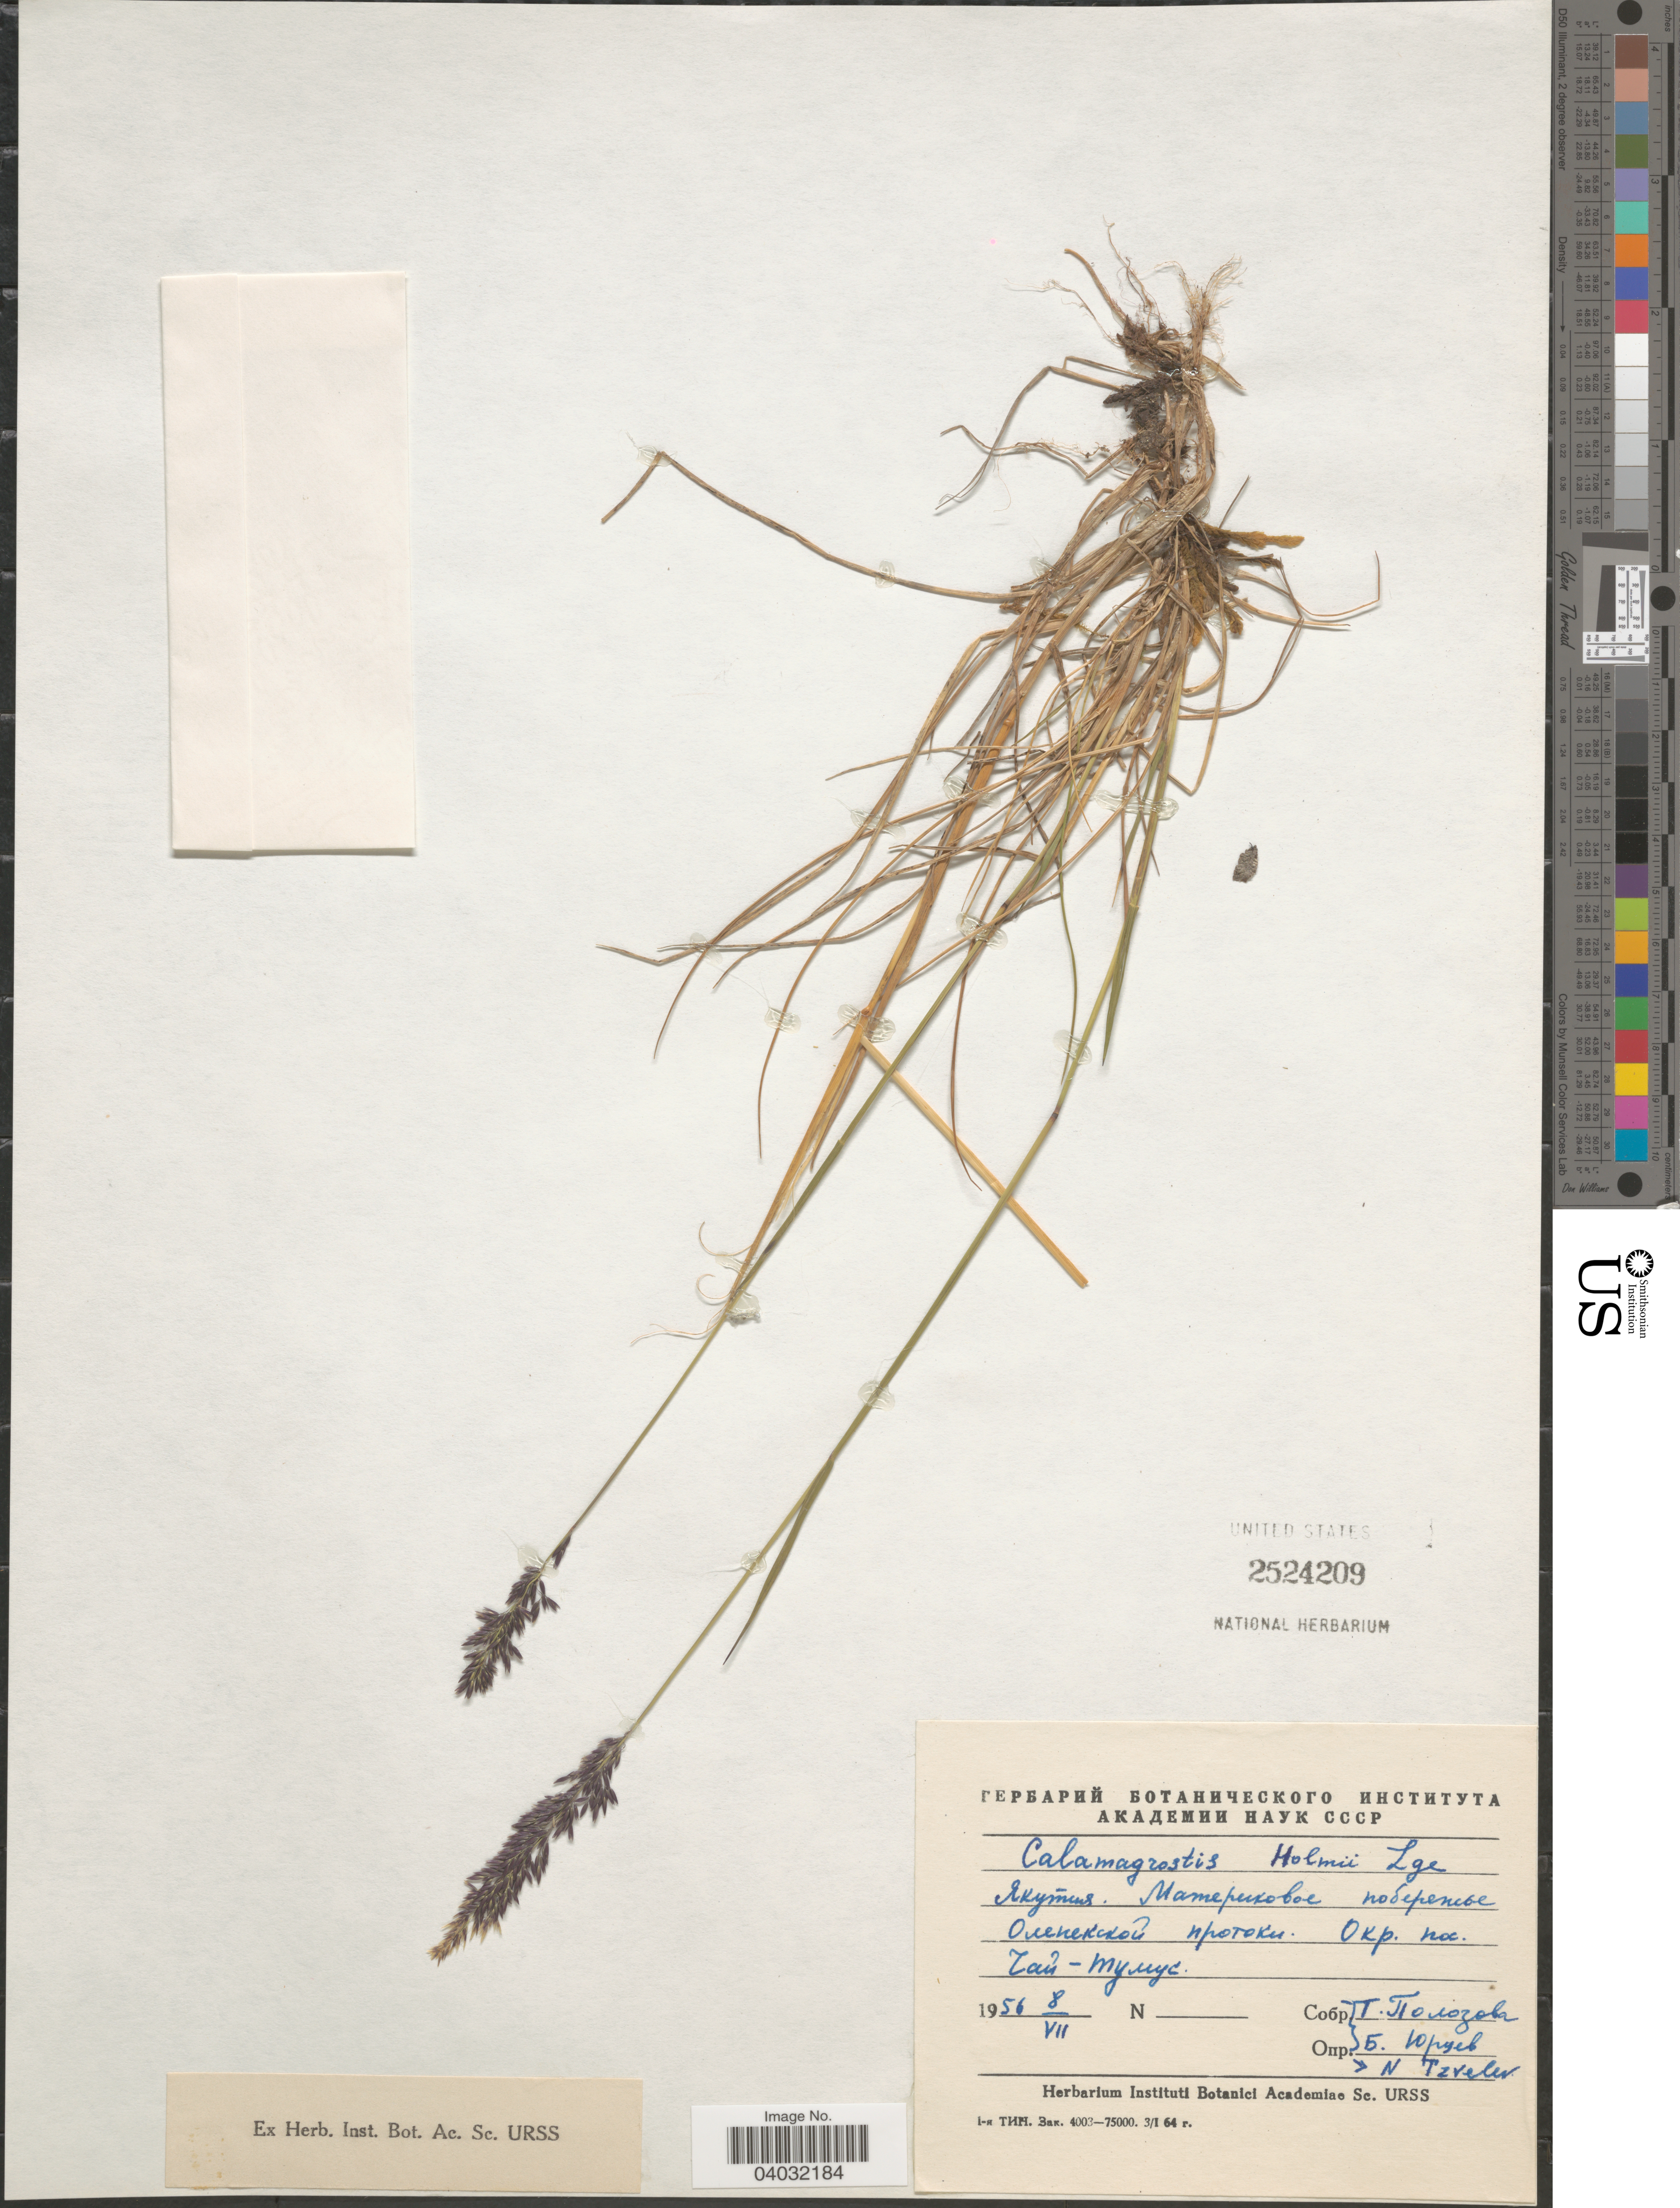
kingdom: Plantae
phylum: Tracheophyta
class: Liliopsida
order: Poales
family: Poaceae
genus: Calamagrostis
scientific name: Calamagrostis holmii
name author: Lange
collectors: T. Polozova & B. Yurtsev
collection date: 1956-07-08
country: Russian Federation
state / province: Sakha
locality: Vicinity of village Chay-Tumus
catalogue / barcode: US 2524209